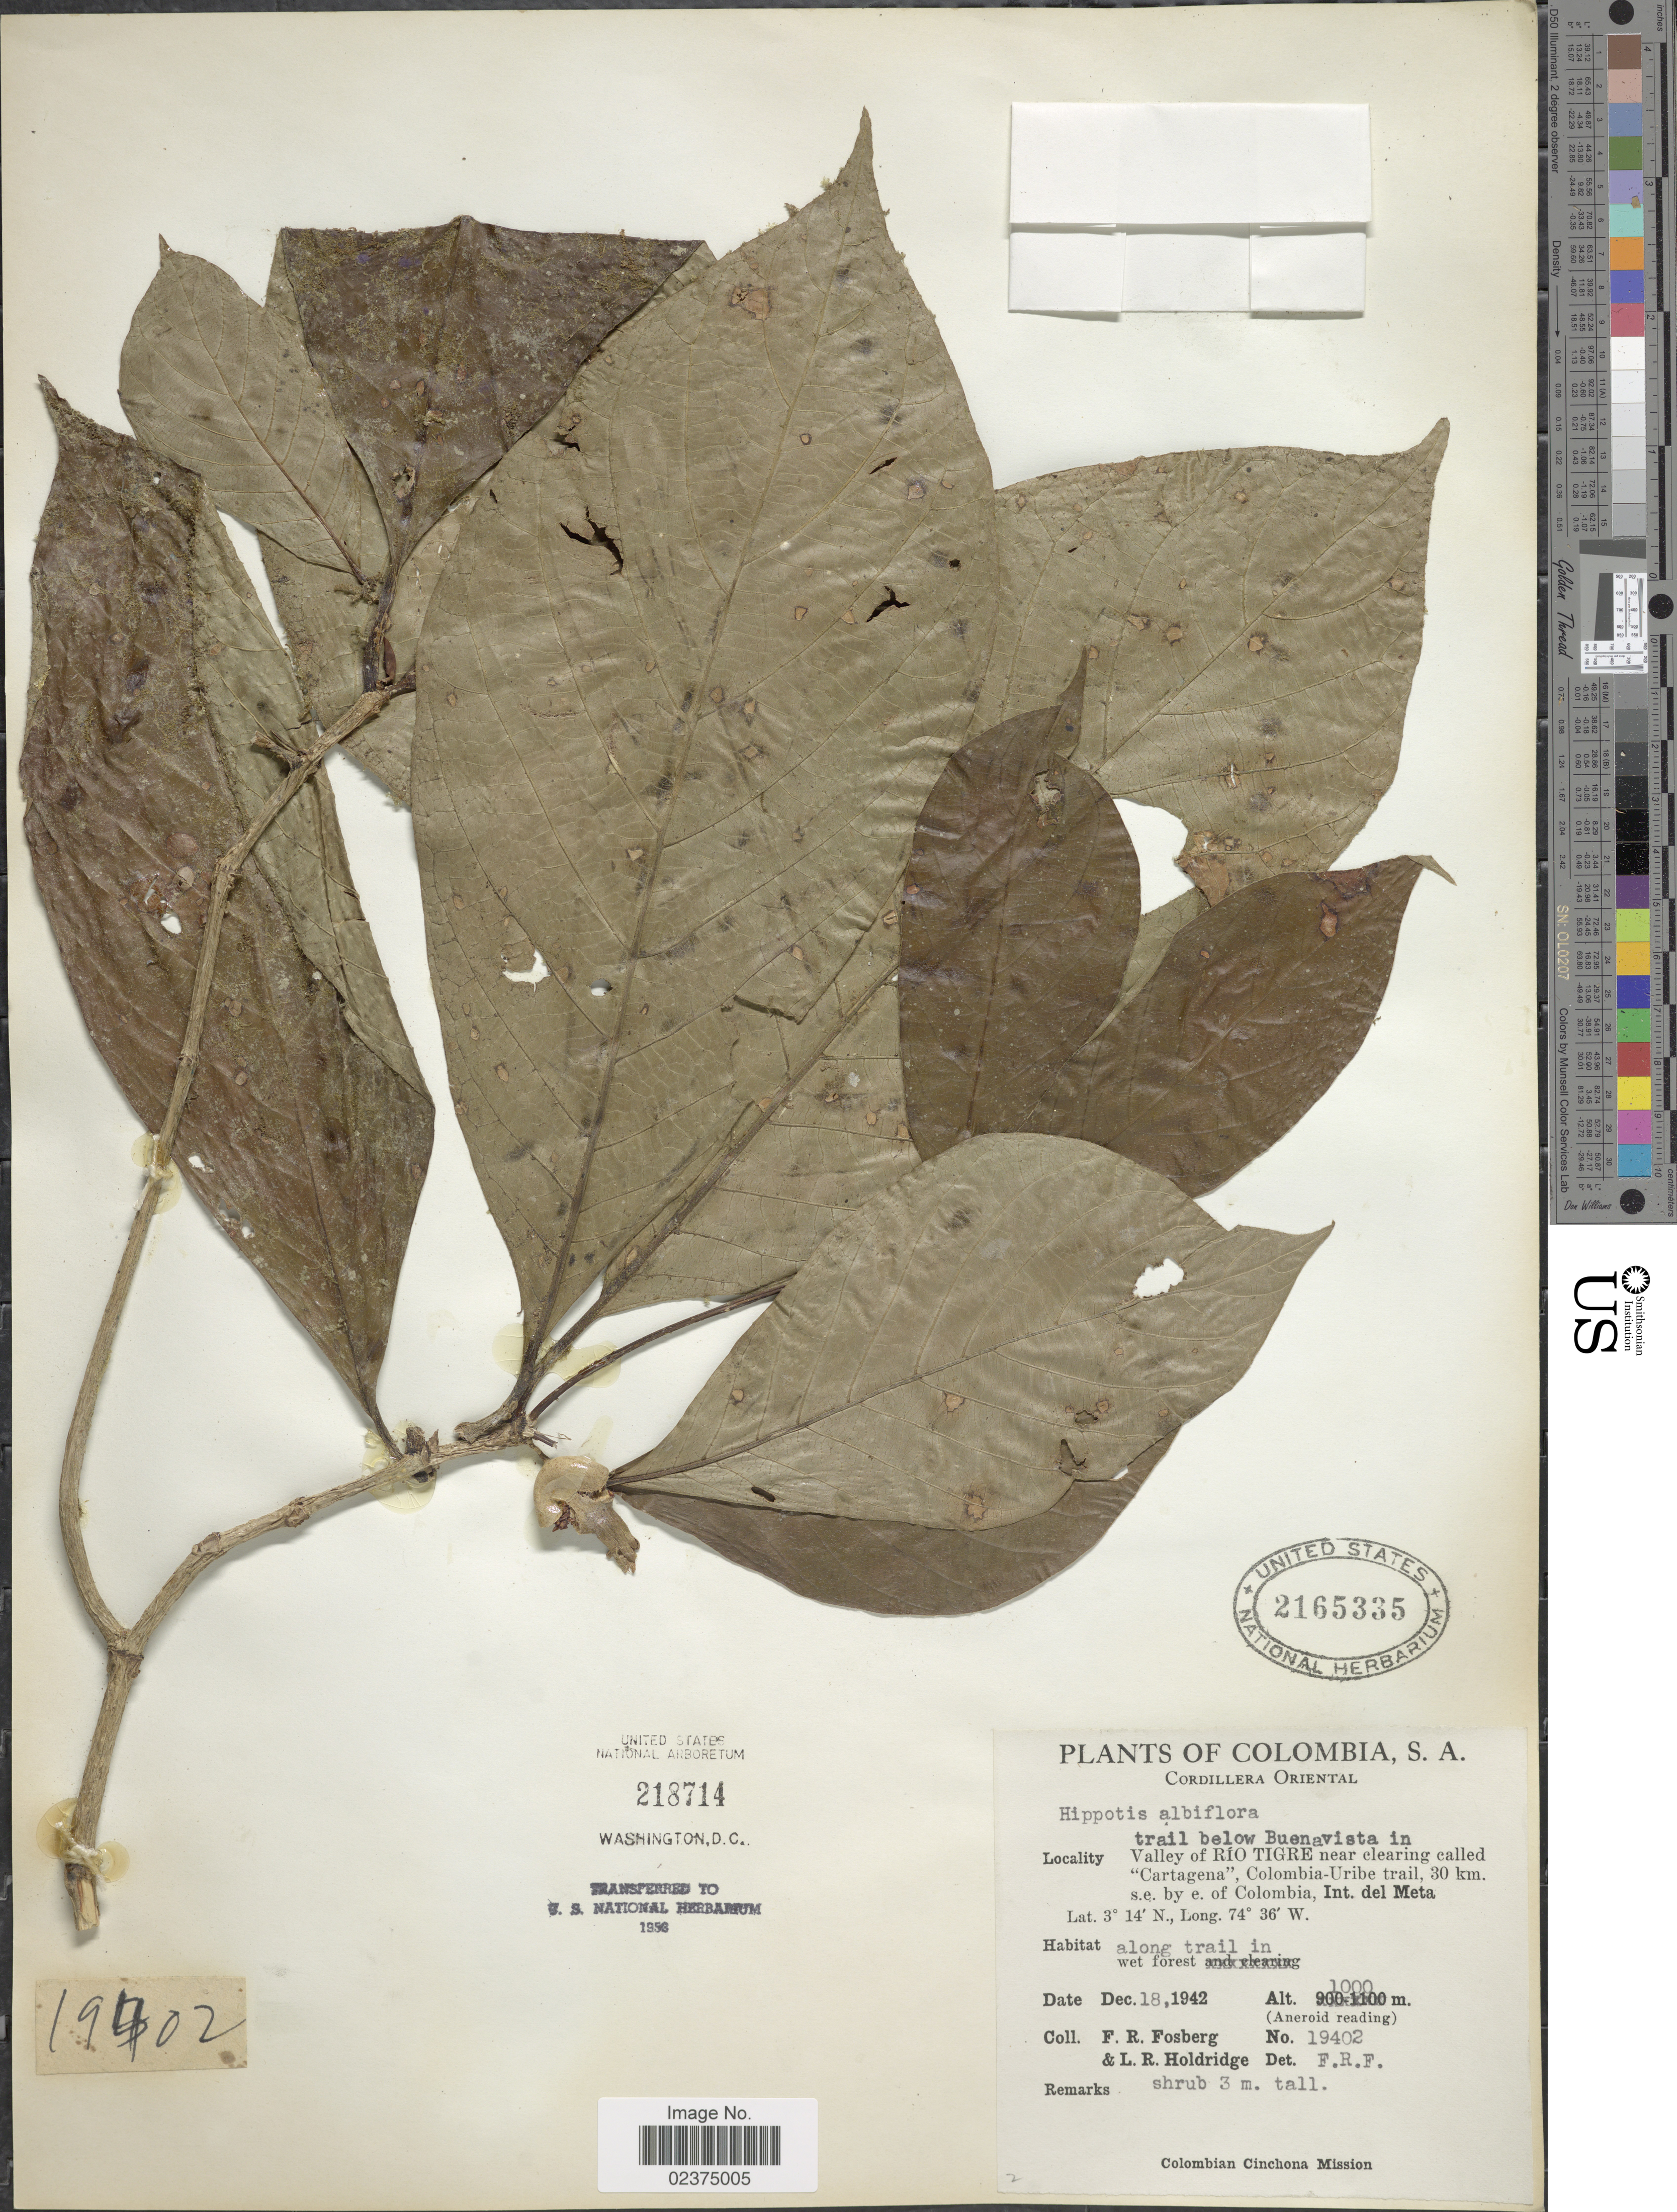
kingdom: Plantae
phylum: Tracheophyta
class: Magnoliopsida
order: Gentianales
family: Rubiaceae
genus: Hippotis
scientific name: Hippotis albiflora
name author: H. Karst.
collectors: F. R. Fosberg & L. Holdridge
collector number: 19402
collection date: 1942-12-18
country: Colombia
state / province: Meta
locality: Cordillera Oriental, trail below Buenavista in Valley of Rio Tigre near clearing called "Cartagena", Columbia-Uribe trail, 30 km. s.e. of e. of Columbia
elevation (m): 1000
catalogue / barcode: US 2165335